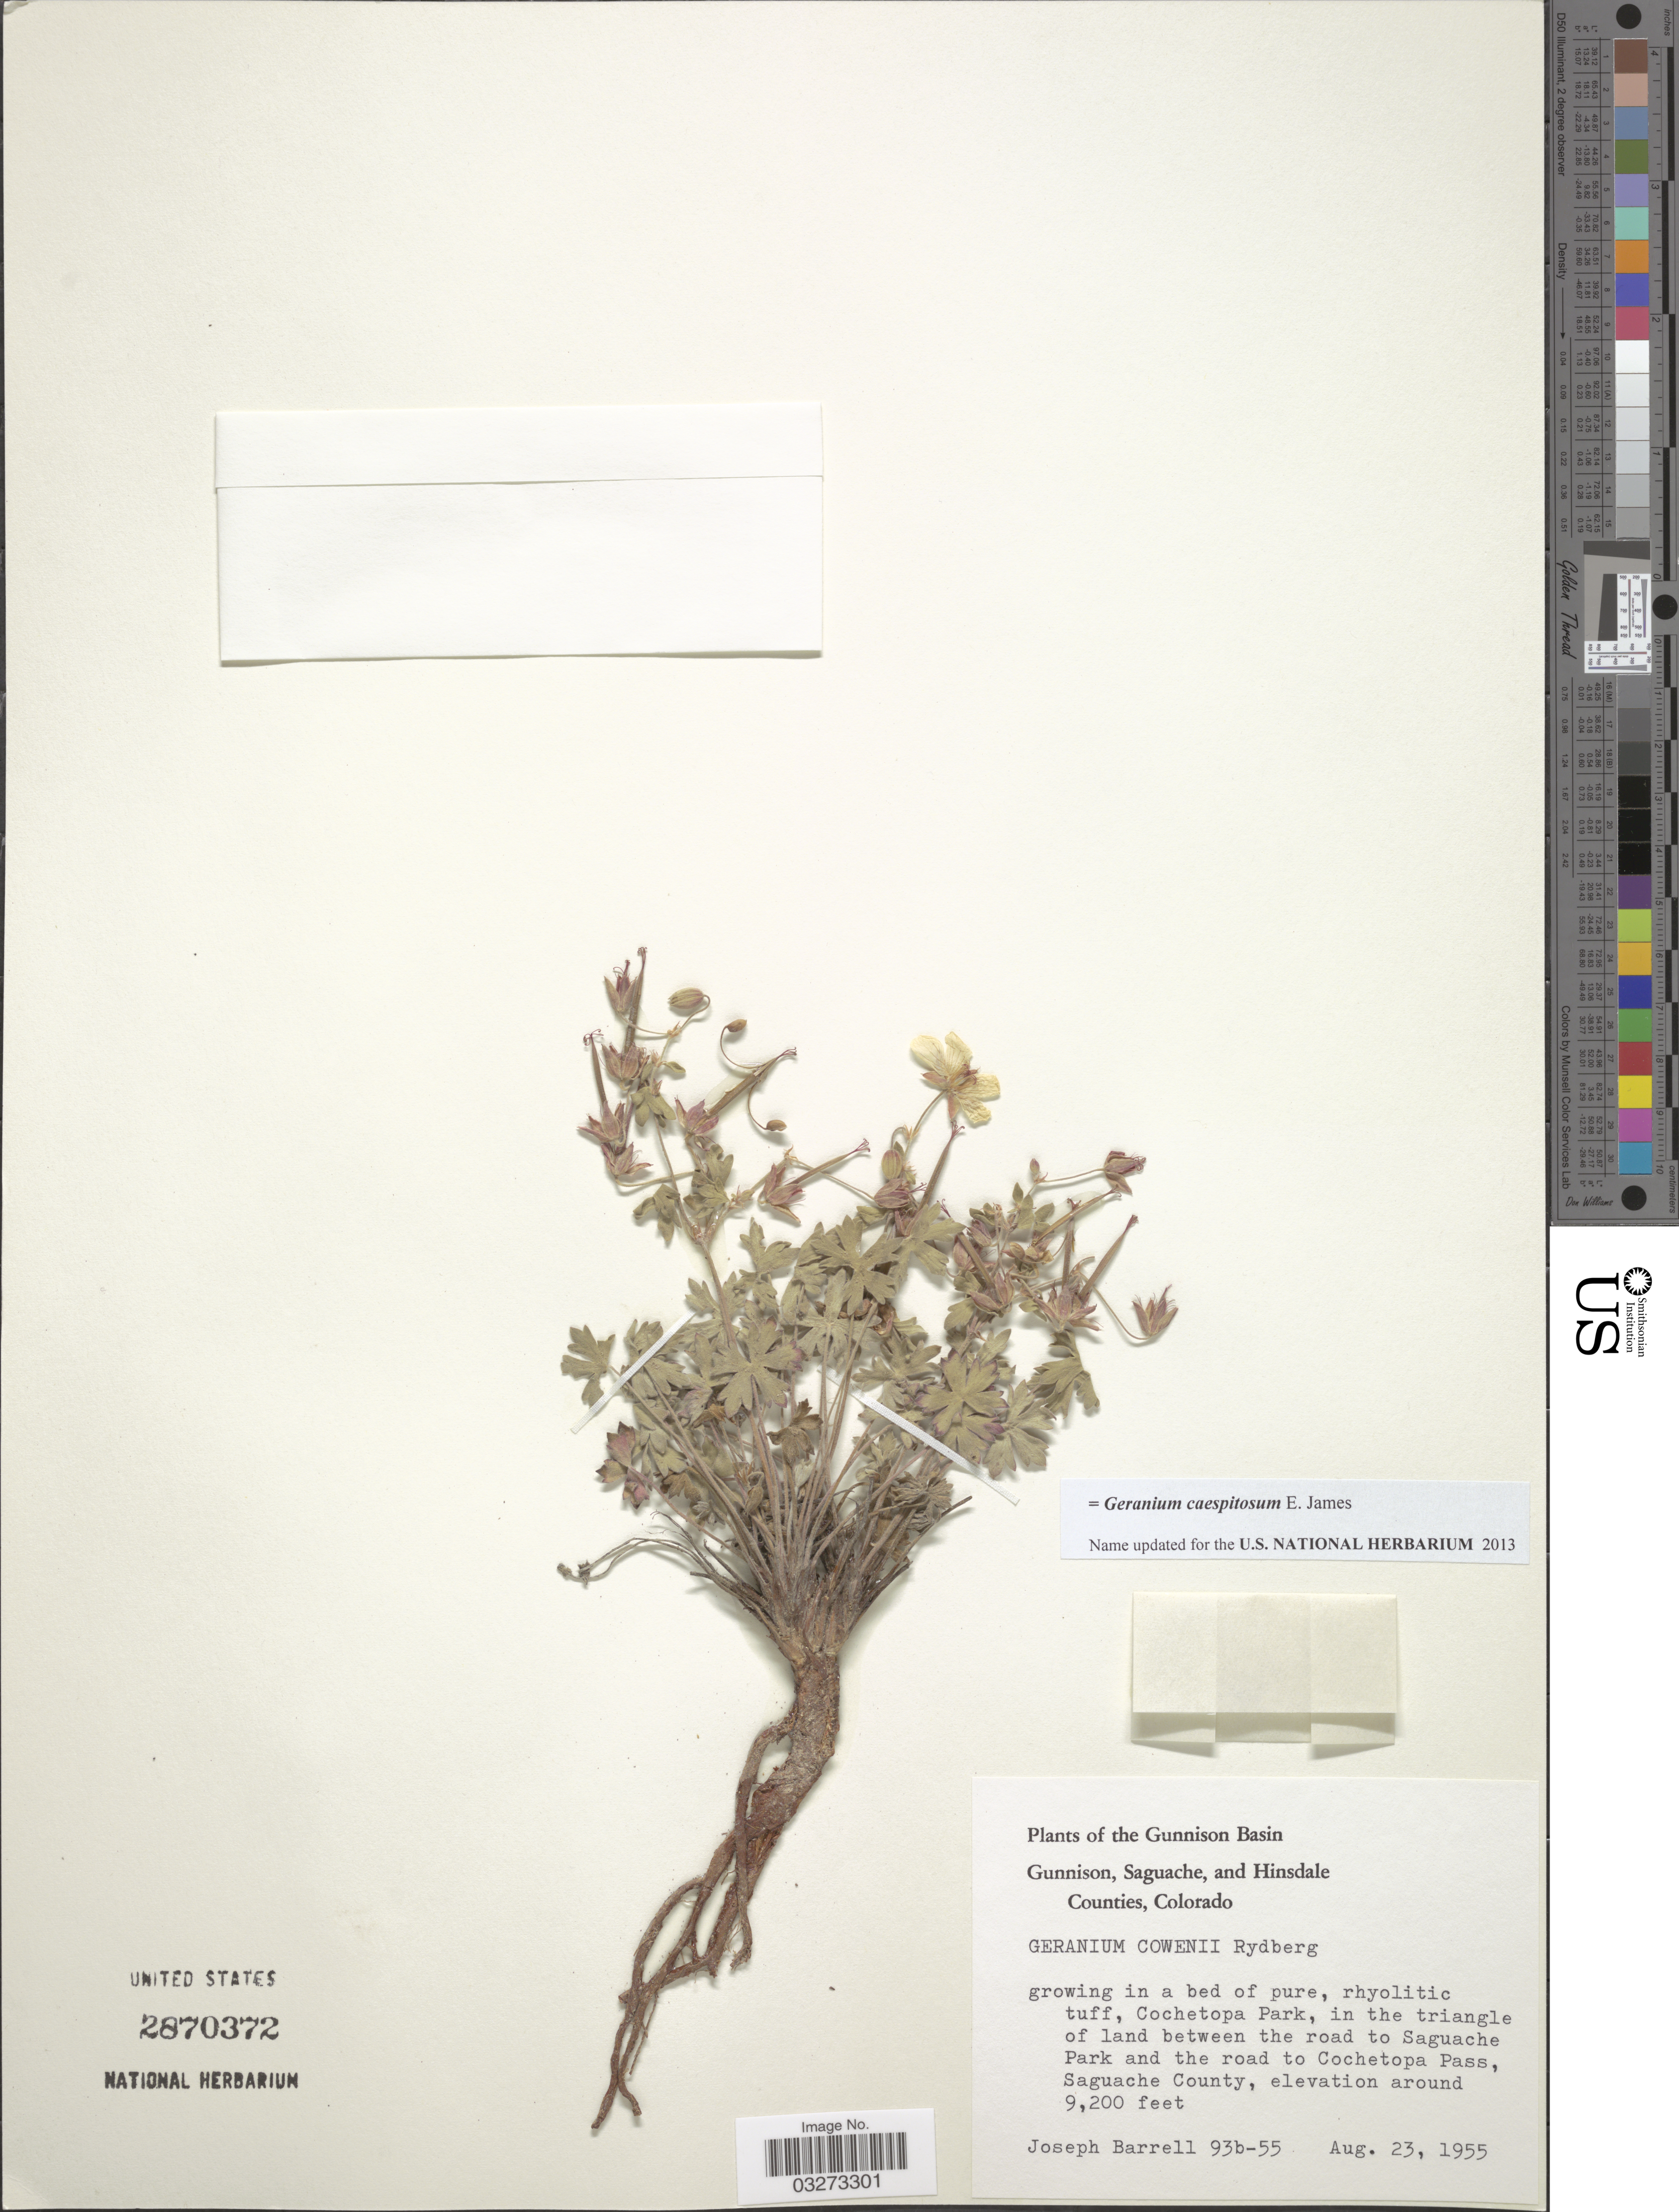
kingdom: Plantae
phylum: Tracheophyta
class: Magnoliopsida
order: Geraniales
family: Geraniaceae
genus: Geranium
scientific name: Geranium caespitosum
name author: E. James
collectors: J. Barrell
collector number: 93b-55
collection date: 1955-08-23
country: United States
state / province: Colorado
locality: The Gunnison Basin. Cochetopa Park, in the triangle of land between the road to Saguache Park and the road to Cochetopa Pass, Saguache County.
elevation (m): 2804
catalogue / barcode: US 2870372